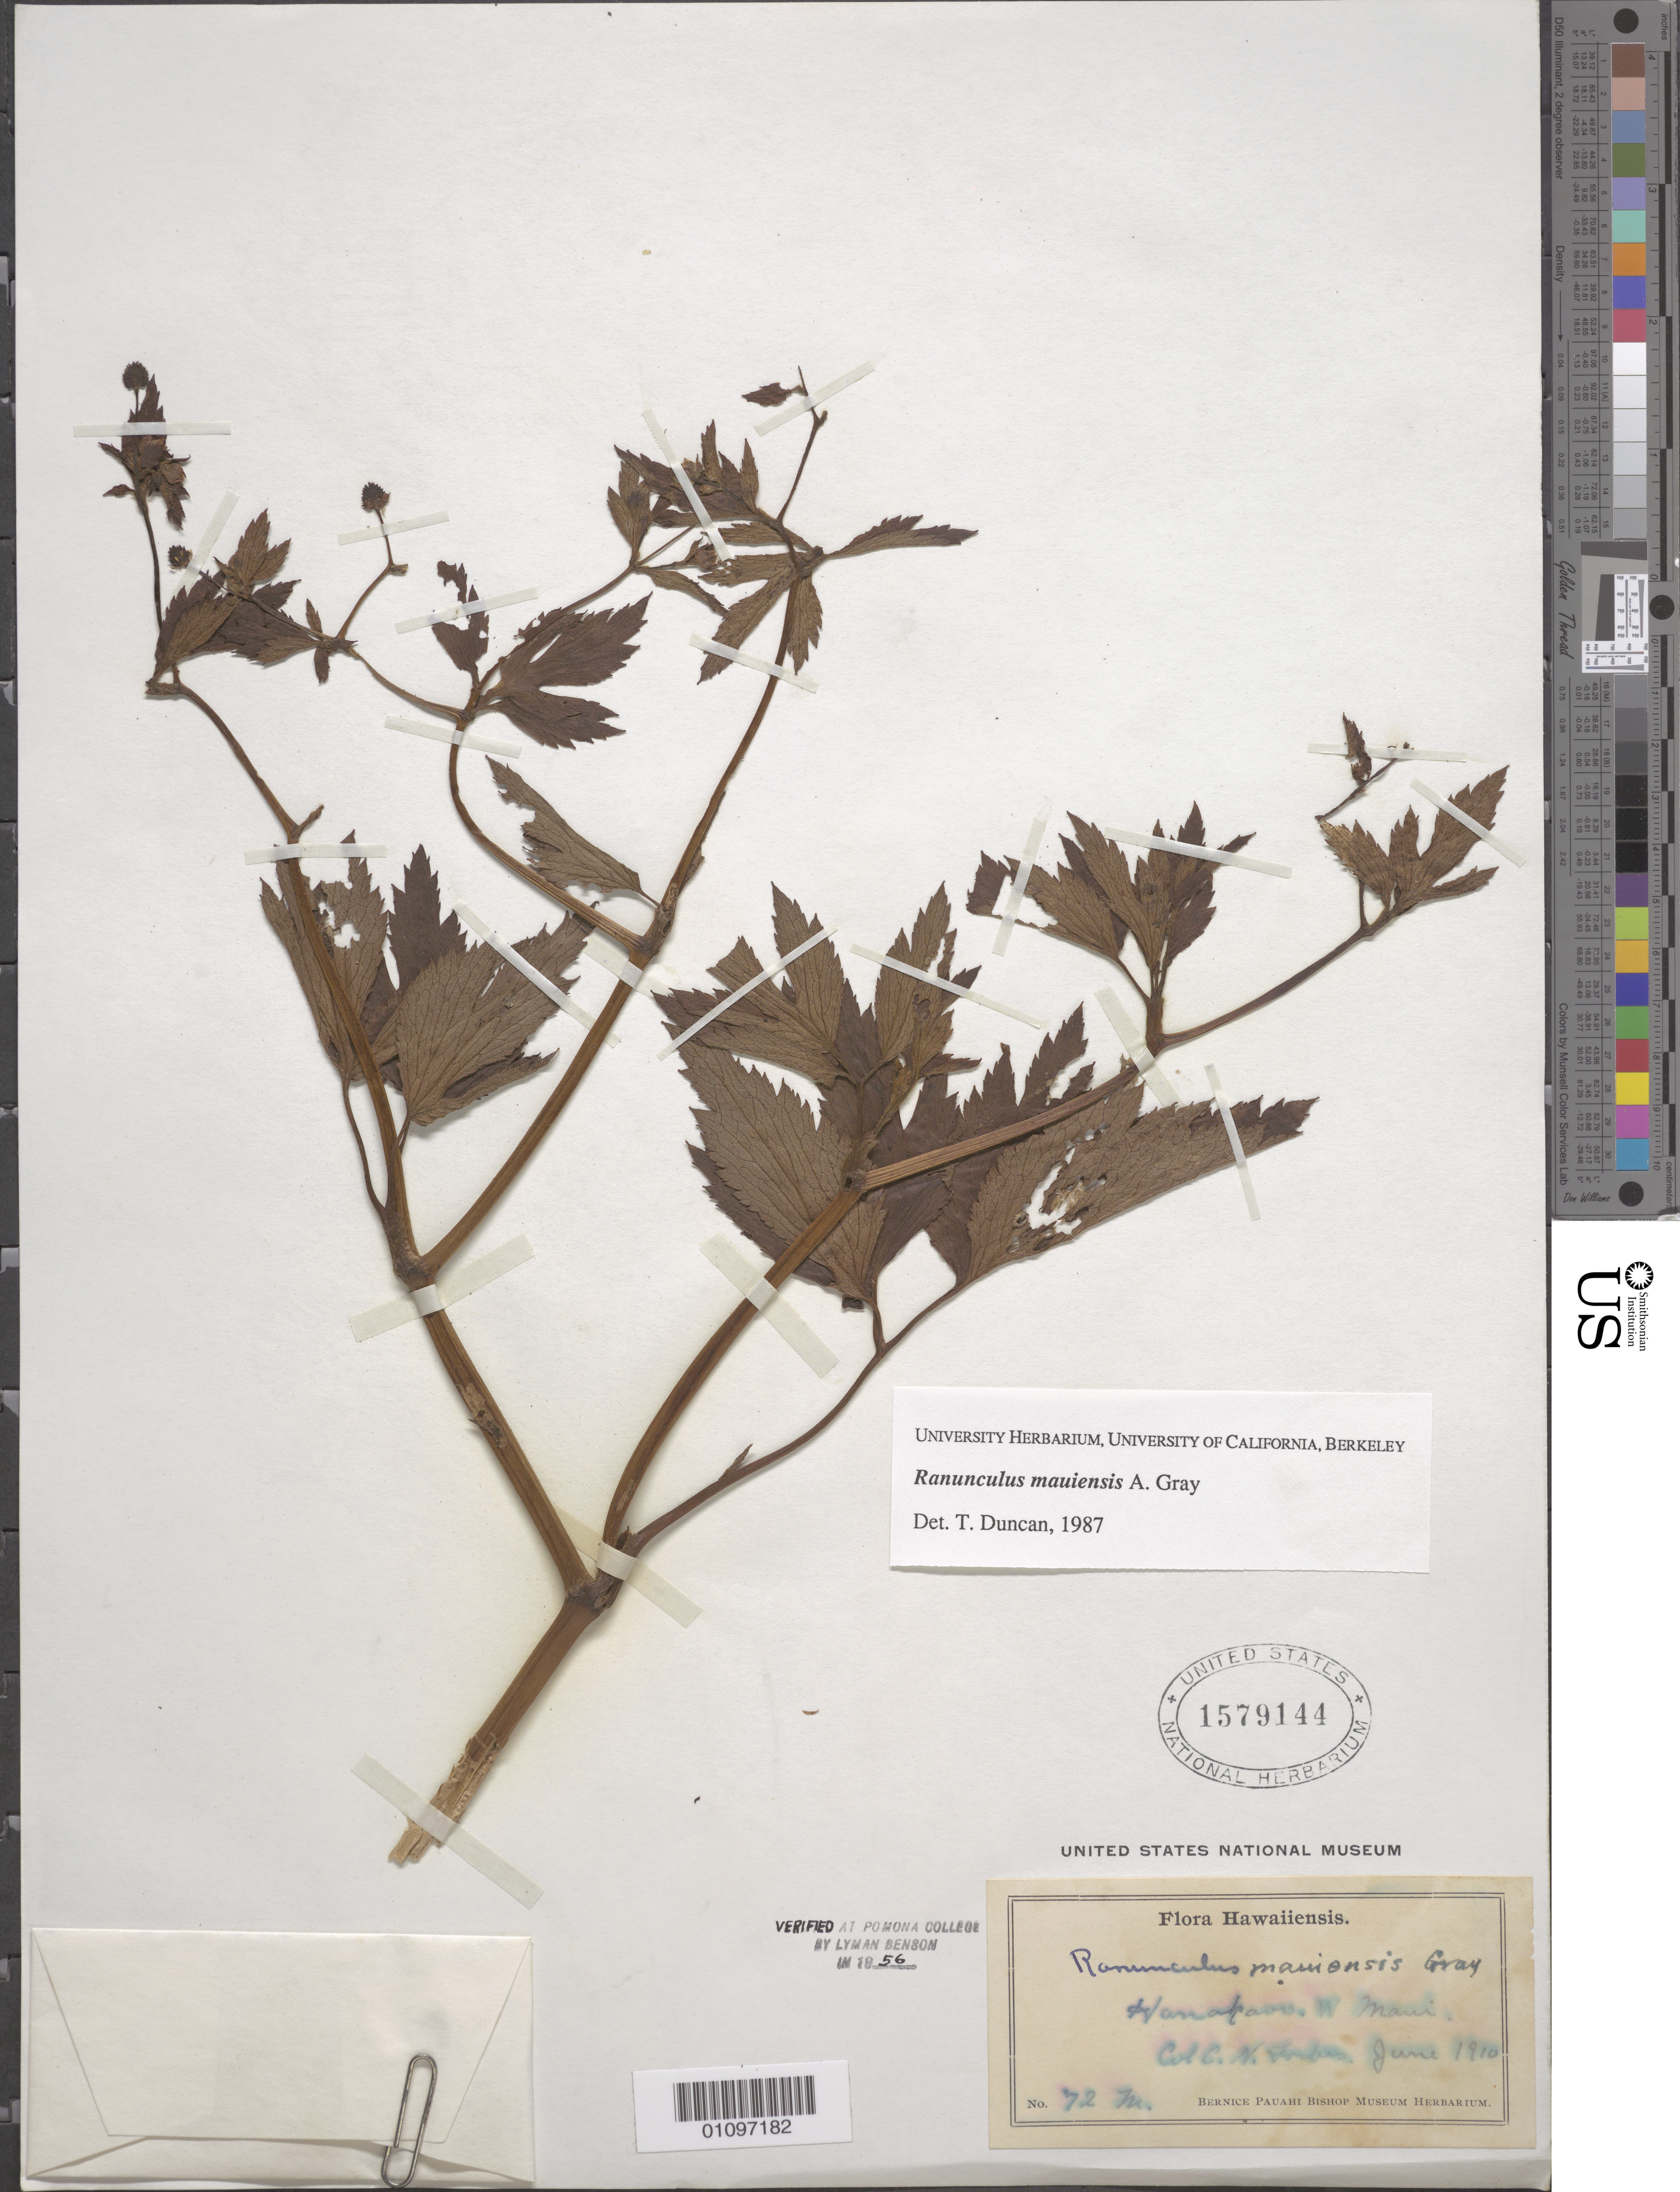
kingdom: Plantae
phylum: Tracheophyta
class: Magnoliopsida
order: Ranunculales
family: Ranunculaceae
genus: Ranunculus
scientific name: Ranunculus mauiensis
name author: A. Gray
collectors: C. N. Forbes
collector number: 72.M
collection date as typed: --/Jun/1910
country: United States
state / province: Hawaii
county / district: Maui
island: Maui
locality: W Maui, Hanakaoo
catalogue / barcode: US 1579144